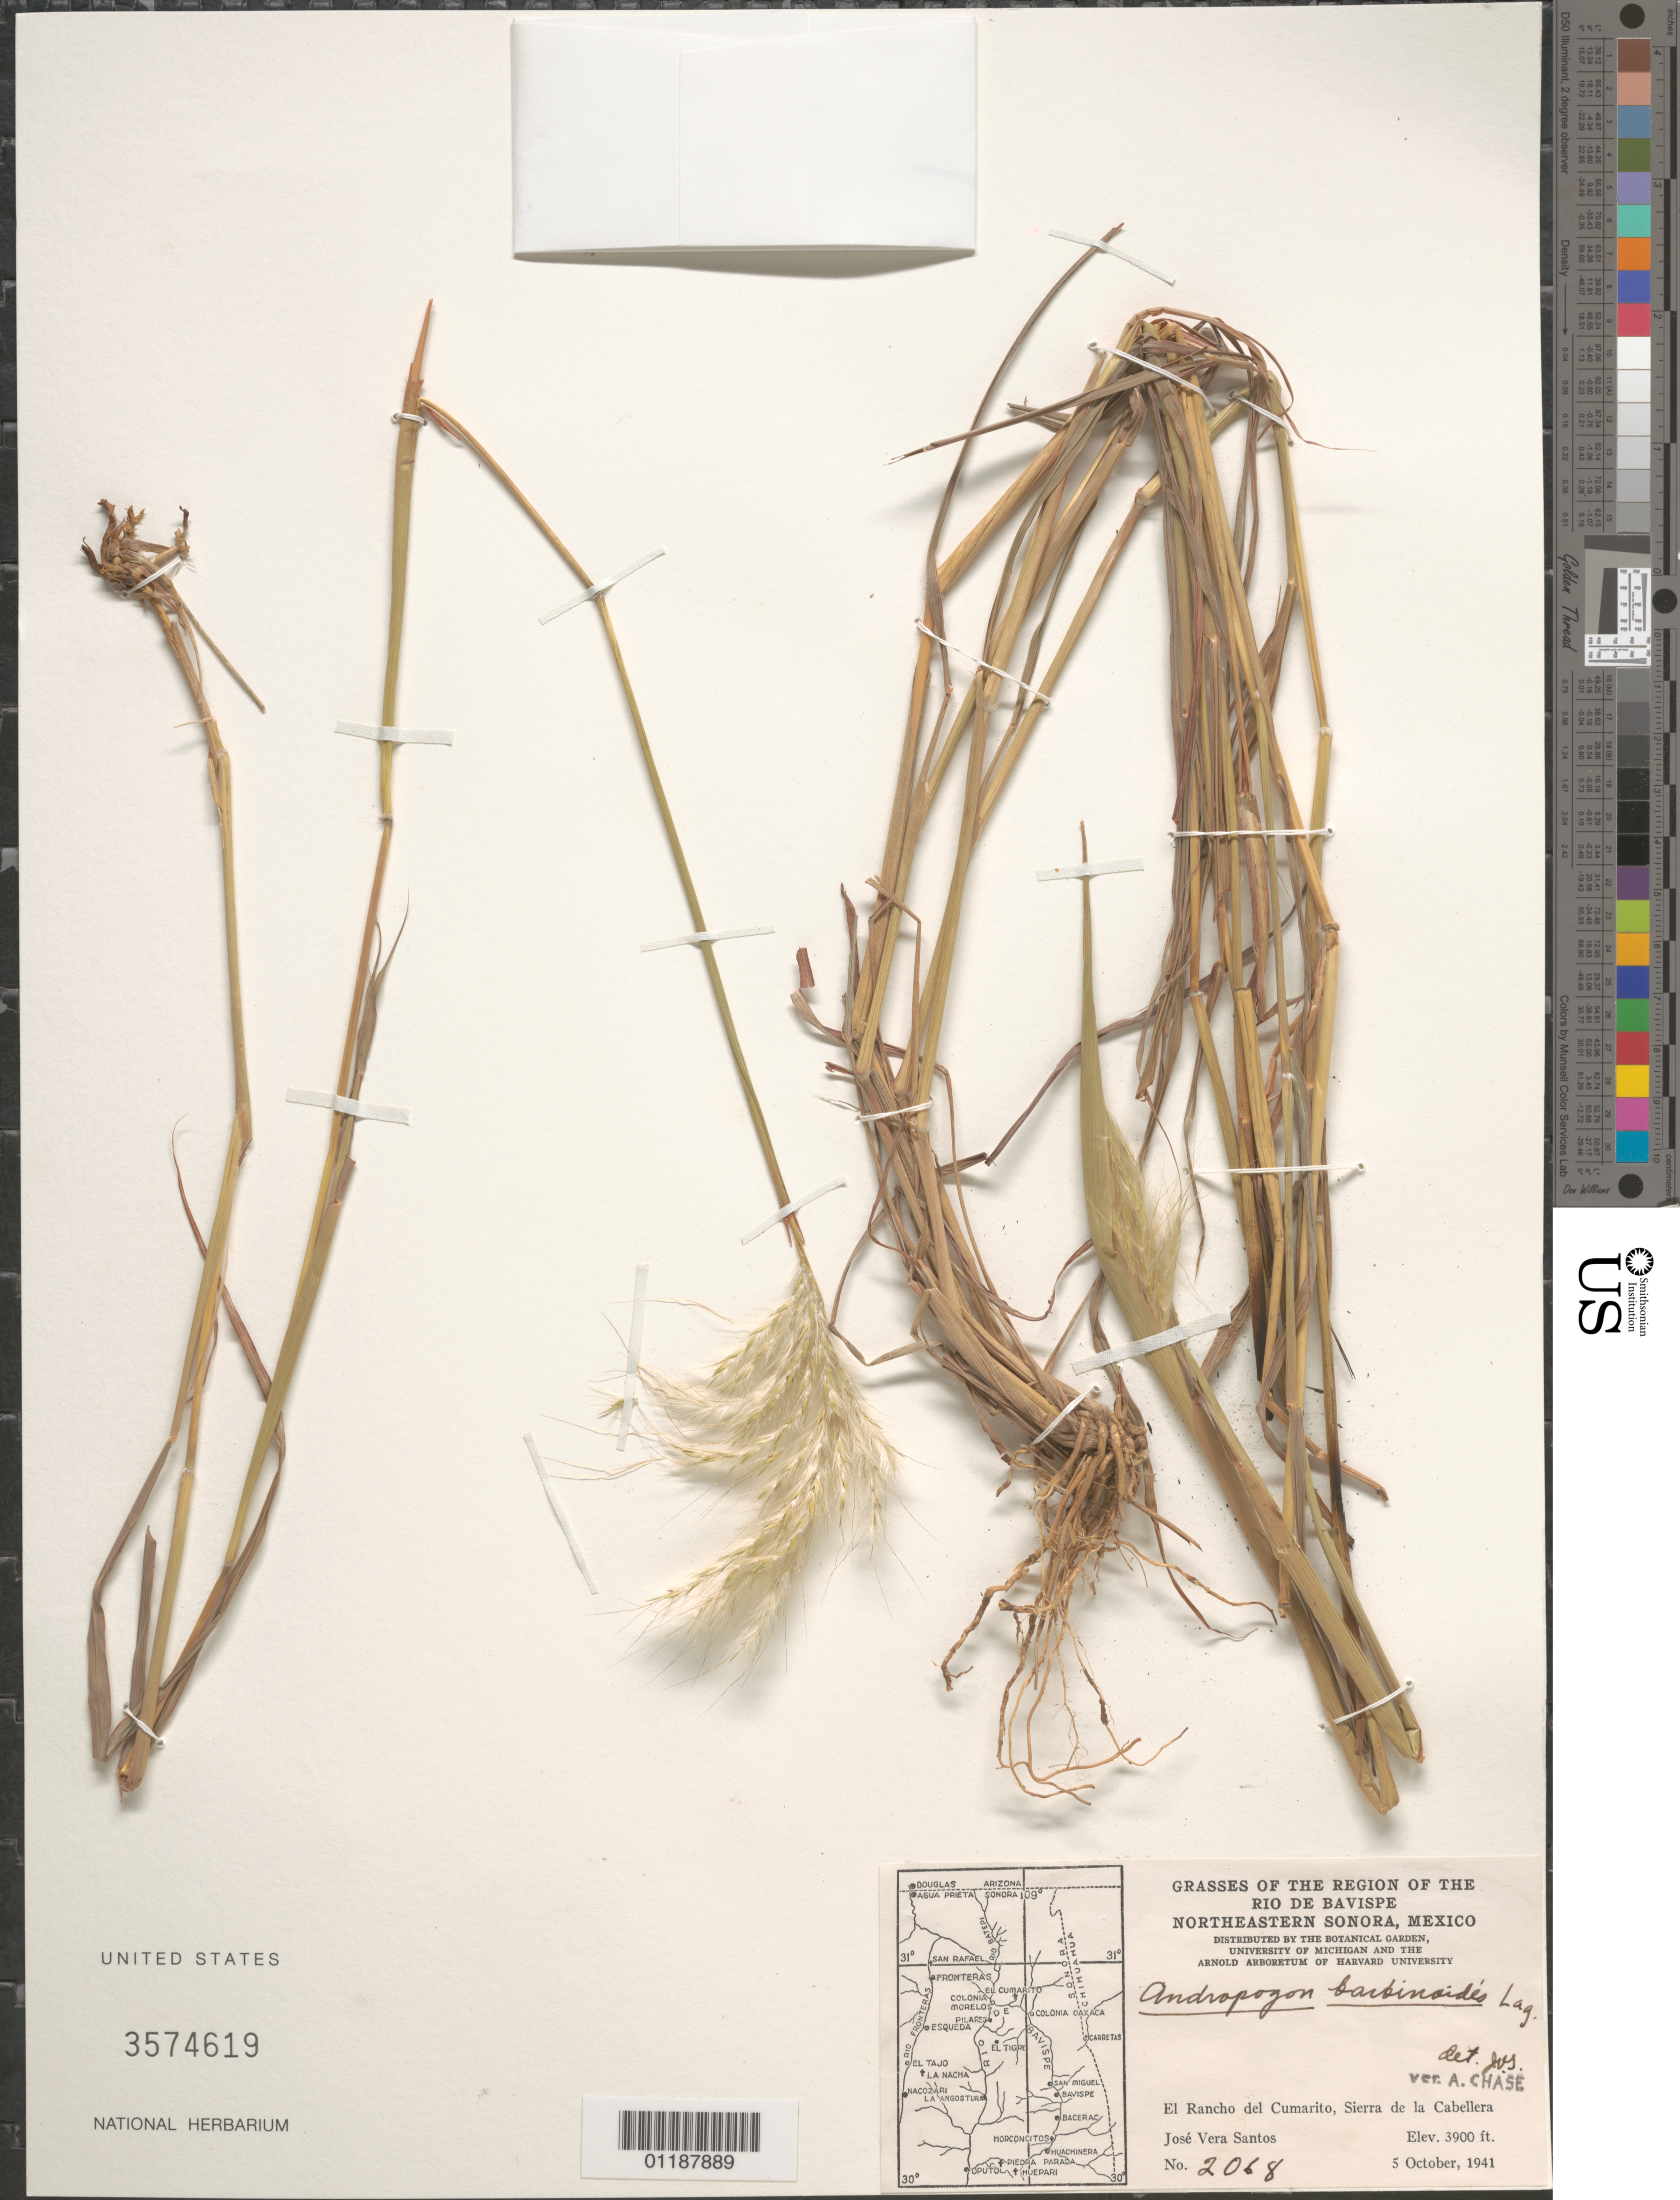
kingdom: Plantae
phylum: Tracheophyta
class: Liliopsida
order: Poales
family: Poaceae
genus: Andropogon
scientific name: Andropogon barbinodis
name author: Lag.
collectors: J. V. Santos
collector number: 2068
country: Mexico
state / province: Sonora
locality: El Rancho del Ciumarito, Sierra de la Cabellera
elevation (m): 579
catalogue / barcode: US 3574619